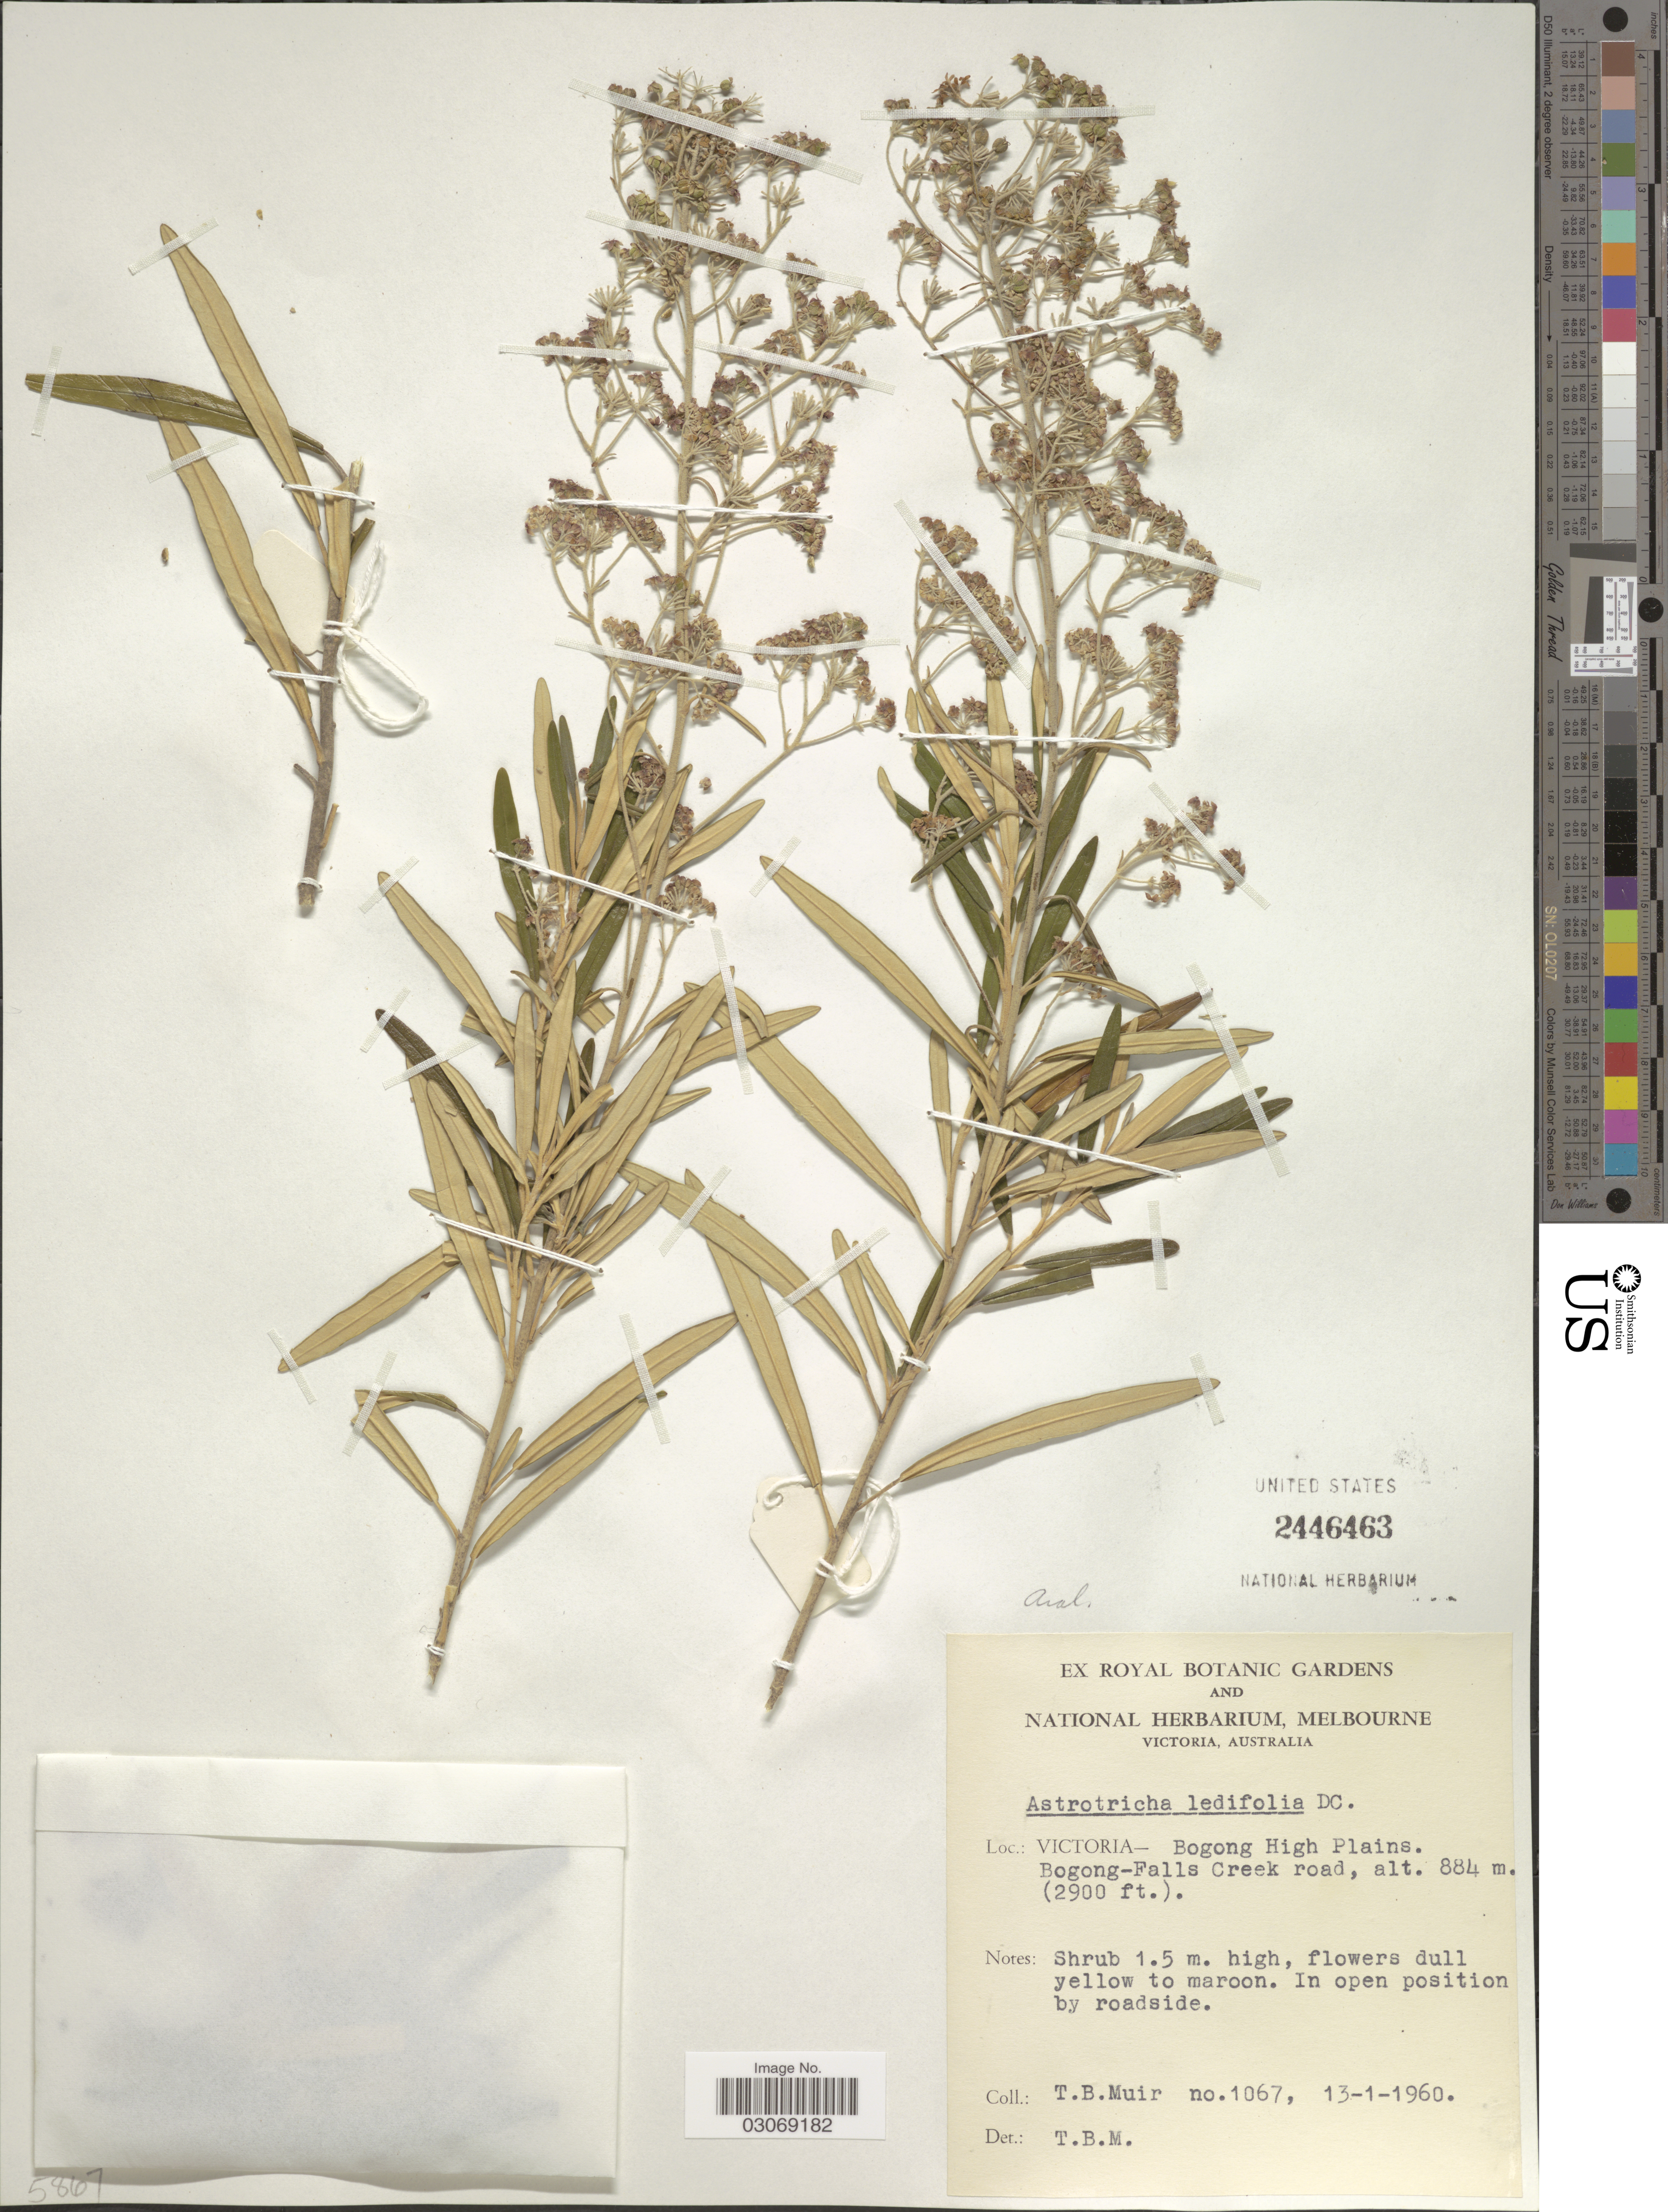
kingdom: Plantae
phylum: Tracheophyta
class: Magnoliopsida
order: Apiales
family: Araliaceae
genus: Astrotricha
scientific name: Astrotricha ledifolia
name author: DC.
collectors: T. Muir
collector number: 1067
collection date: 1960-01-13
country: Australia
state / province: Victoria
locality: Victoria- Bogong High Plains. Bogong-Falls Creek road.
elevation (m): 884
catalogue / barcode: US 2446463